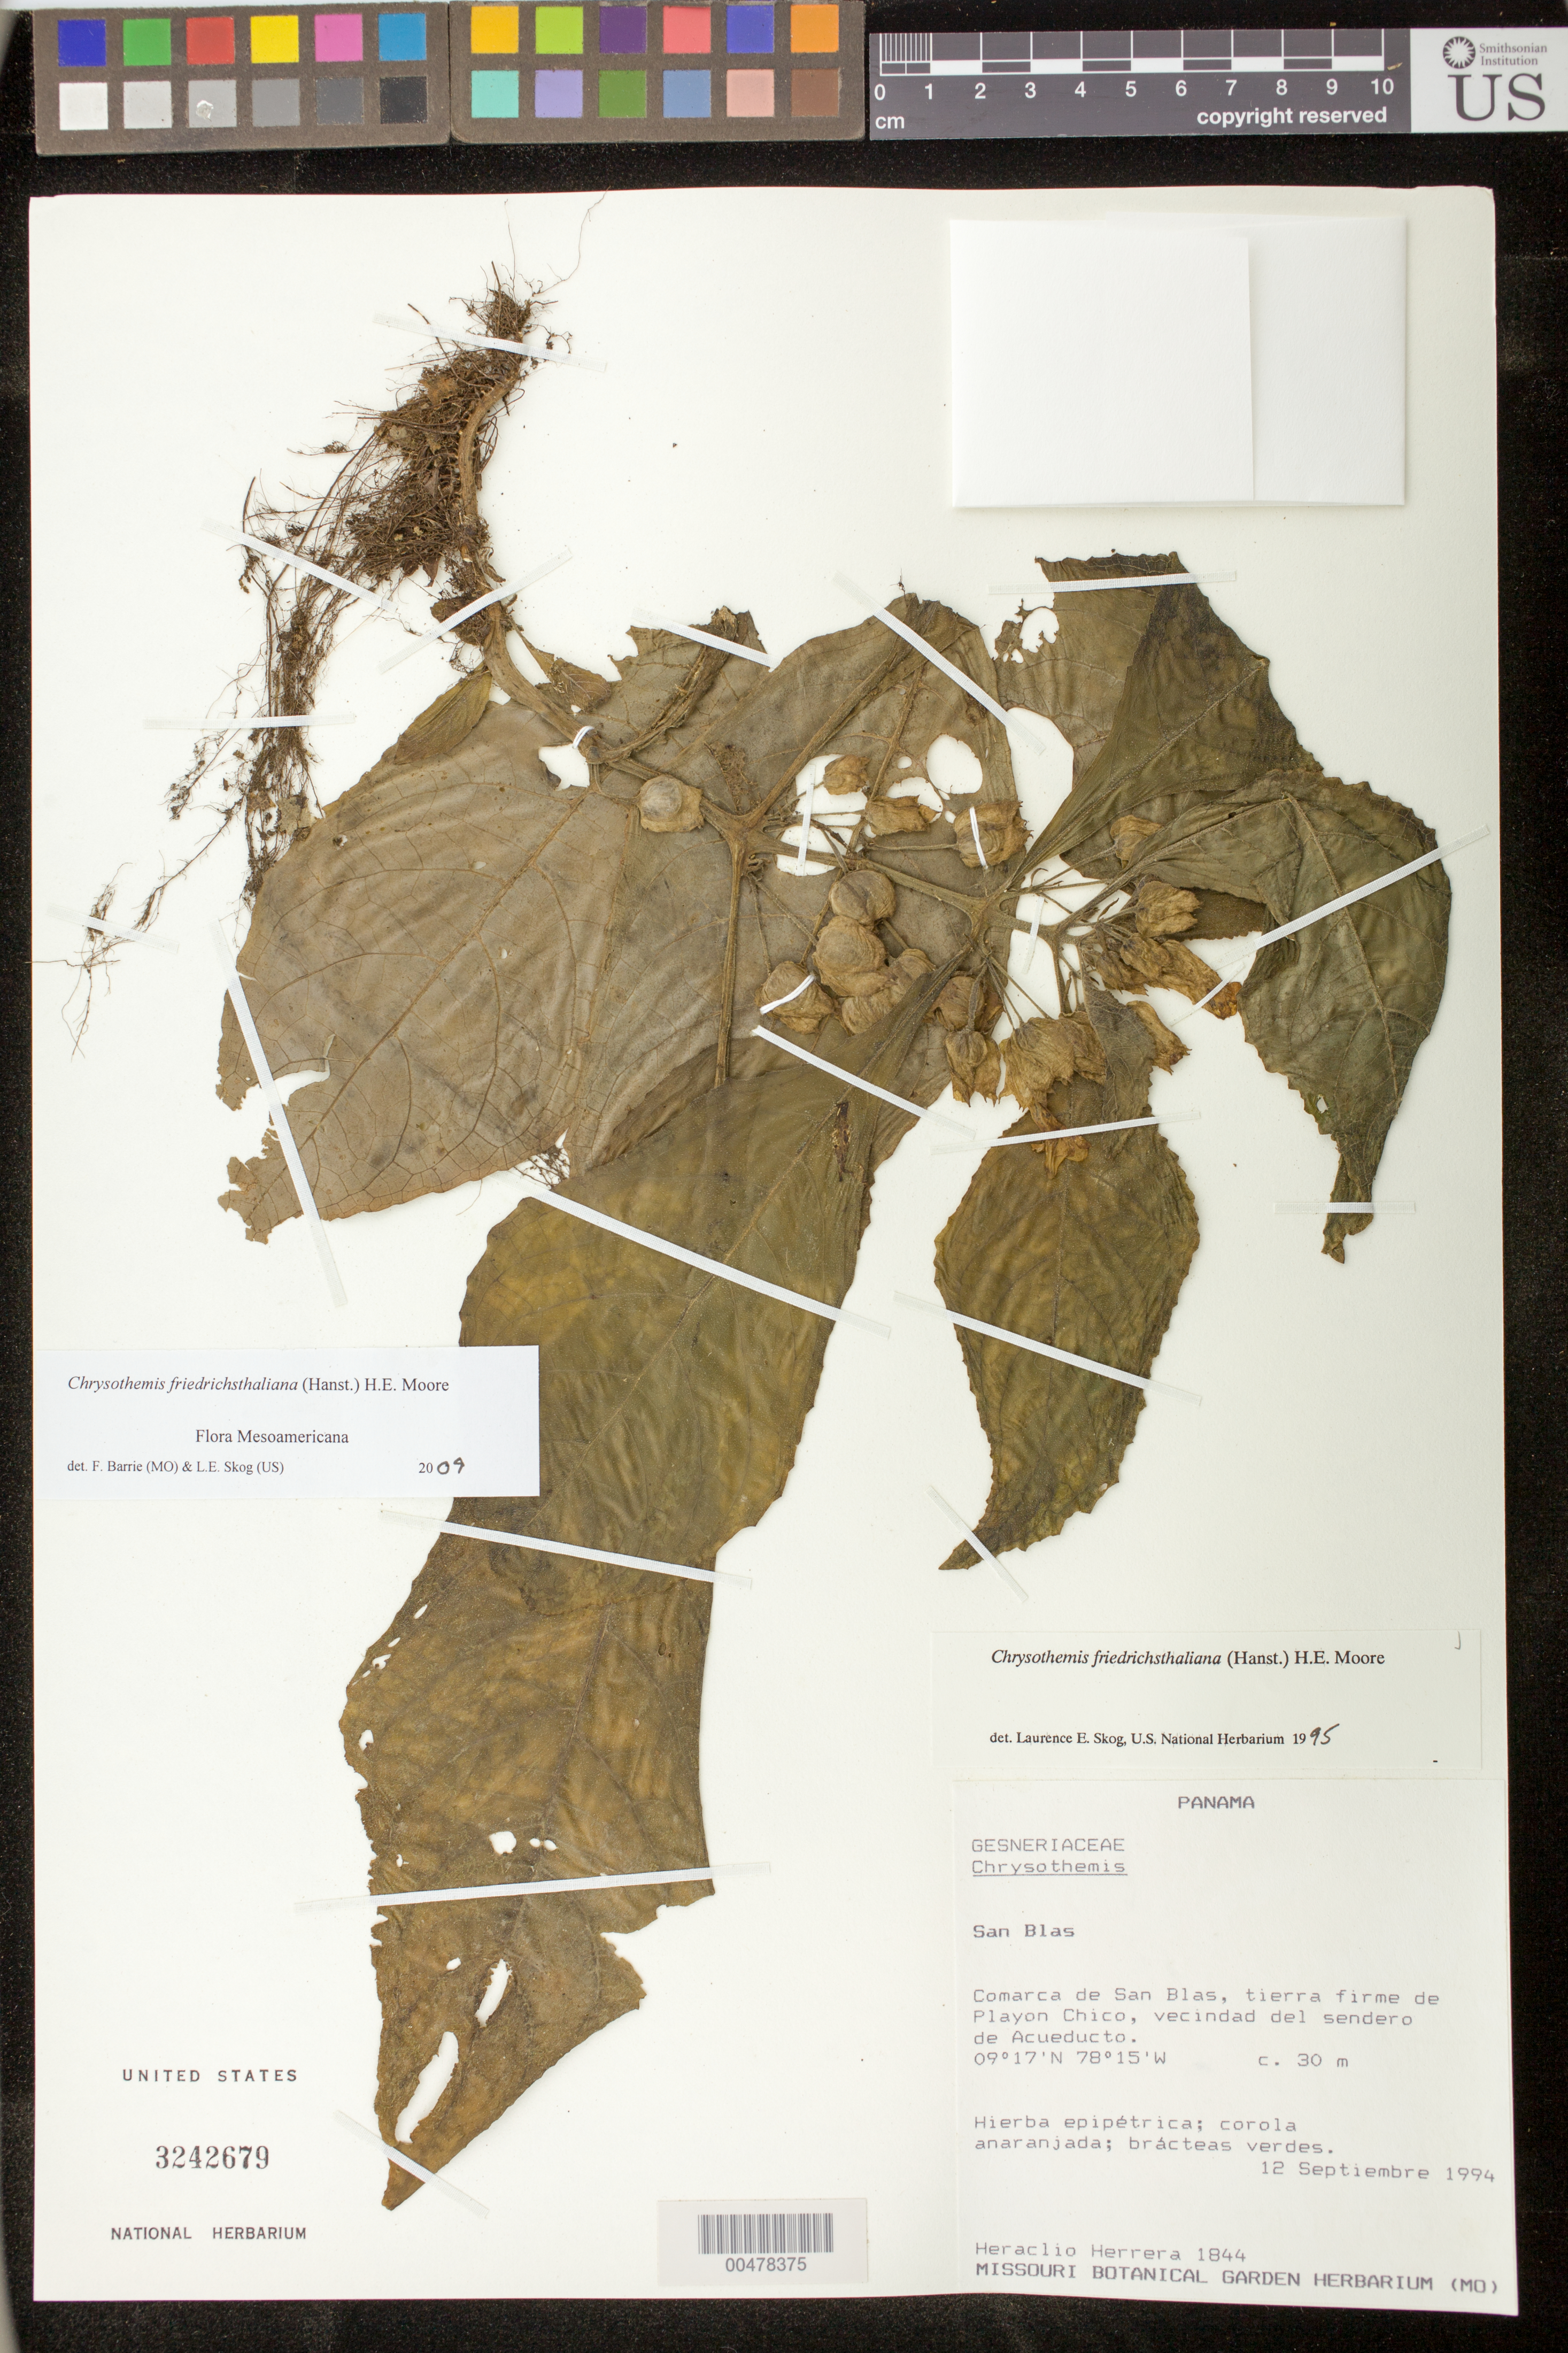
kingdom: Plantae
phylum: Tracheophyta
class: Magnoliopsida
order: Lamiales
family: Gesneriaceae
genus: Chrysothemis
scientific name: Chrysothemis friedrichsthaliana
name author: (Hanst.) H.E. Moore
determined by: Skog, Laurence E.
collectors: H. Herrera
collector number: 1844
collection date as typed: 12 Sep 1994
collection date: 1994-09-12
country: Panama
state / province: Kuna Yala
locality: Comarca de San Blas, Playón Chico, caminando por el sendero del Acueducto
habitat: Tierre firme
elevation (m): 30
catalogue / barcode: US 3242679